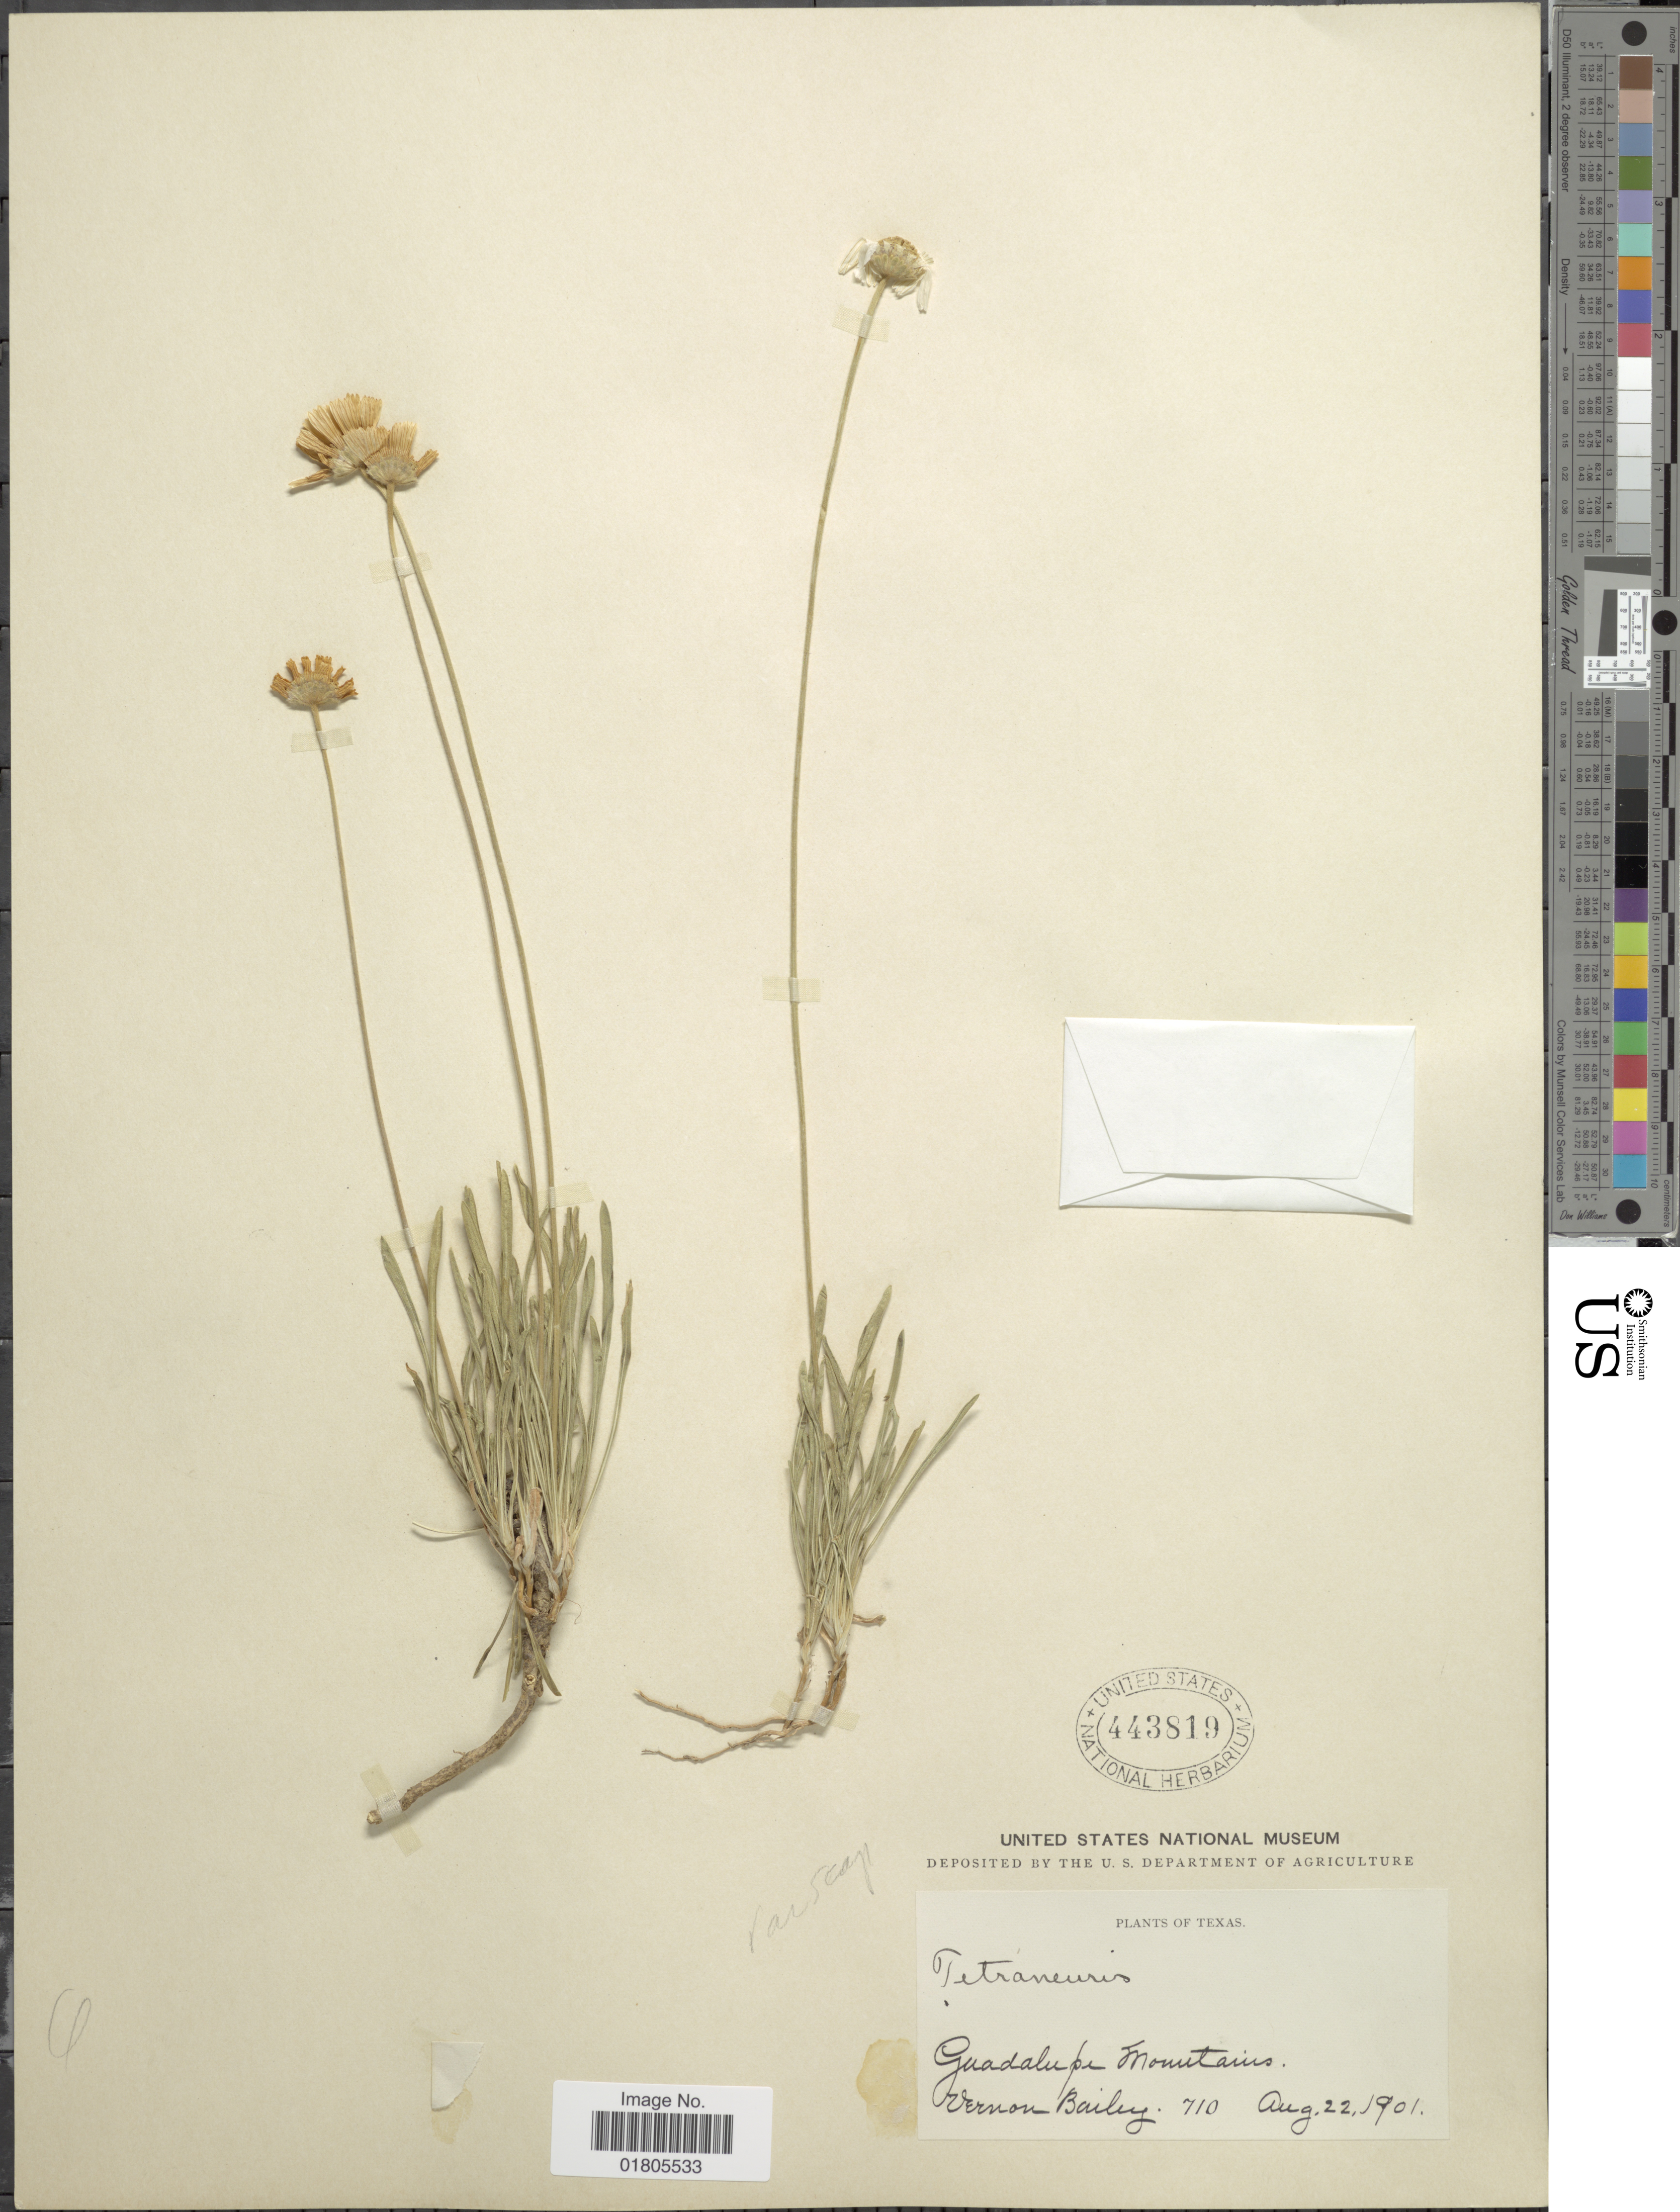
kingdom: Plantae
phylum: Tracheophyta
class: Magnoliopsida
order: Asterales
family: Asteraceae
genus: Actinea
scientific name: Actinea scaposa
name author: (DC.) Kuntze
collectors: V. O. Bailey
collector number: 710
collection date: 1901-08-22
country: United States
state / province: Texas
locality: Guadalupe Mountains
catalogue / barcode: US 443819